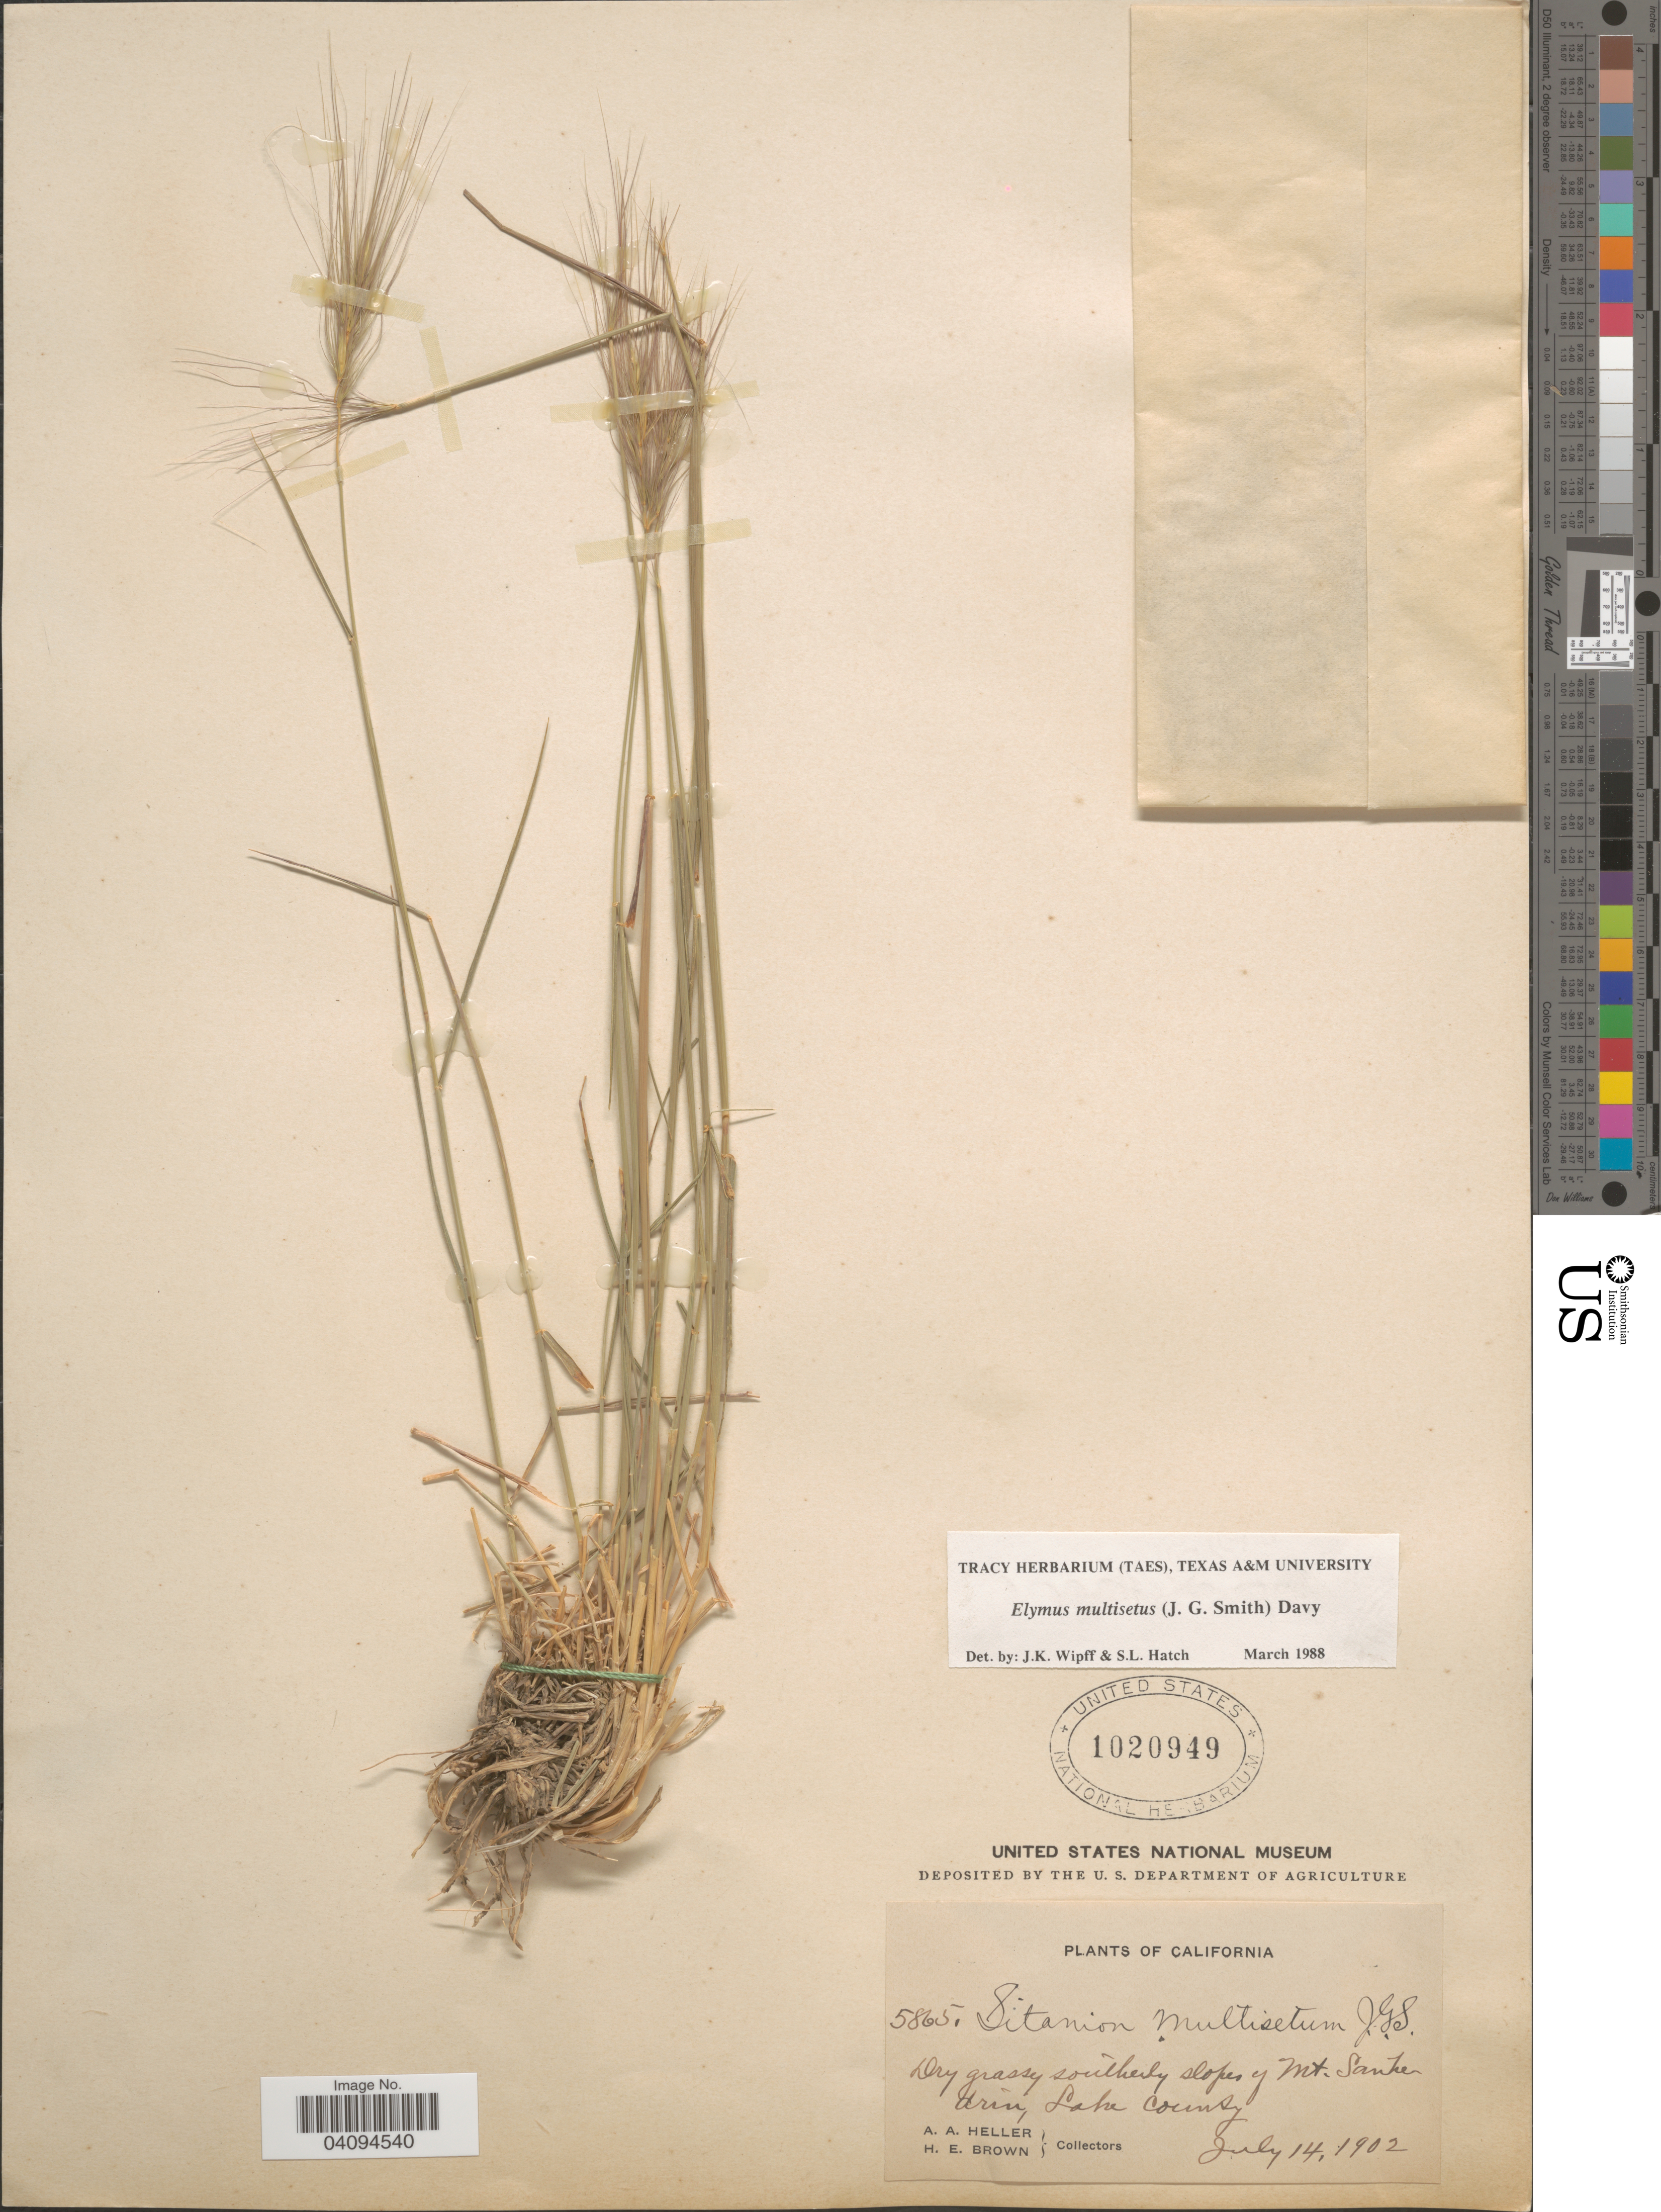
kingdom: Plantae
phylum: Tracheophyta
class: Liliopsida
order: Poales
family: Poaceae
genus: Elymus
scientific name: Elymus multisetus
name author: (J.G. Sm.) Burtt Davy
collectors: A. A. Heller & H. E. Brown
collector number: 5865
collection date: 1902-07-14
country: United States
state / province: California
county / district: Lake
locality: Dry grassy southerly slopes of Mt. Sanhedrin, Lake County.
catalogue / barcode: US 1020949